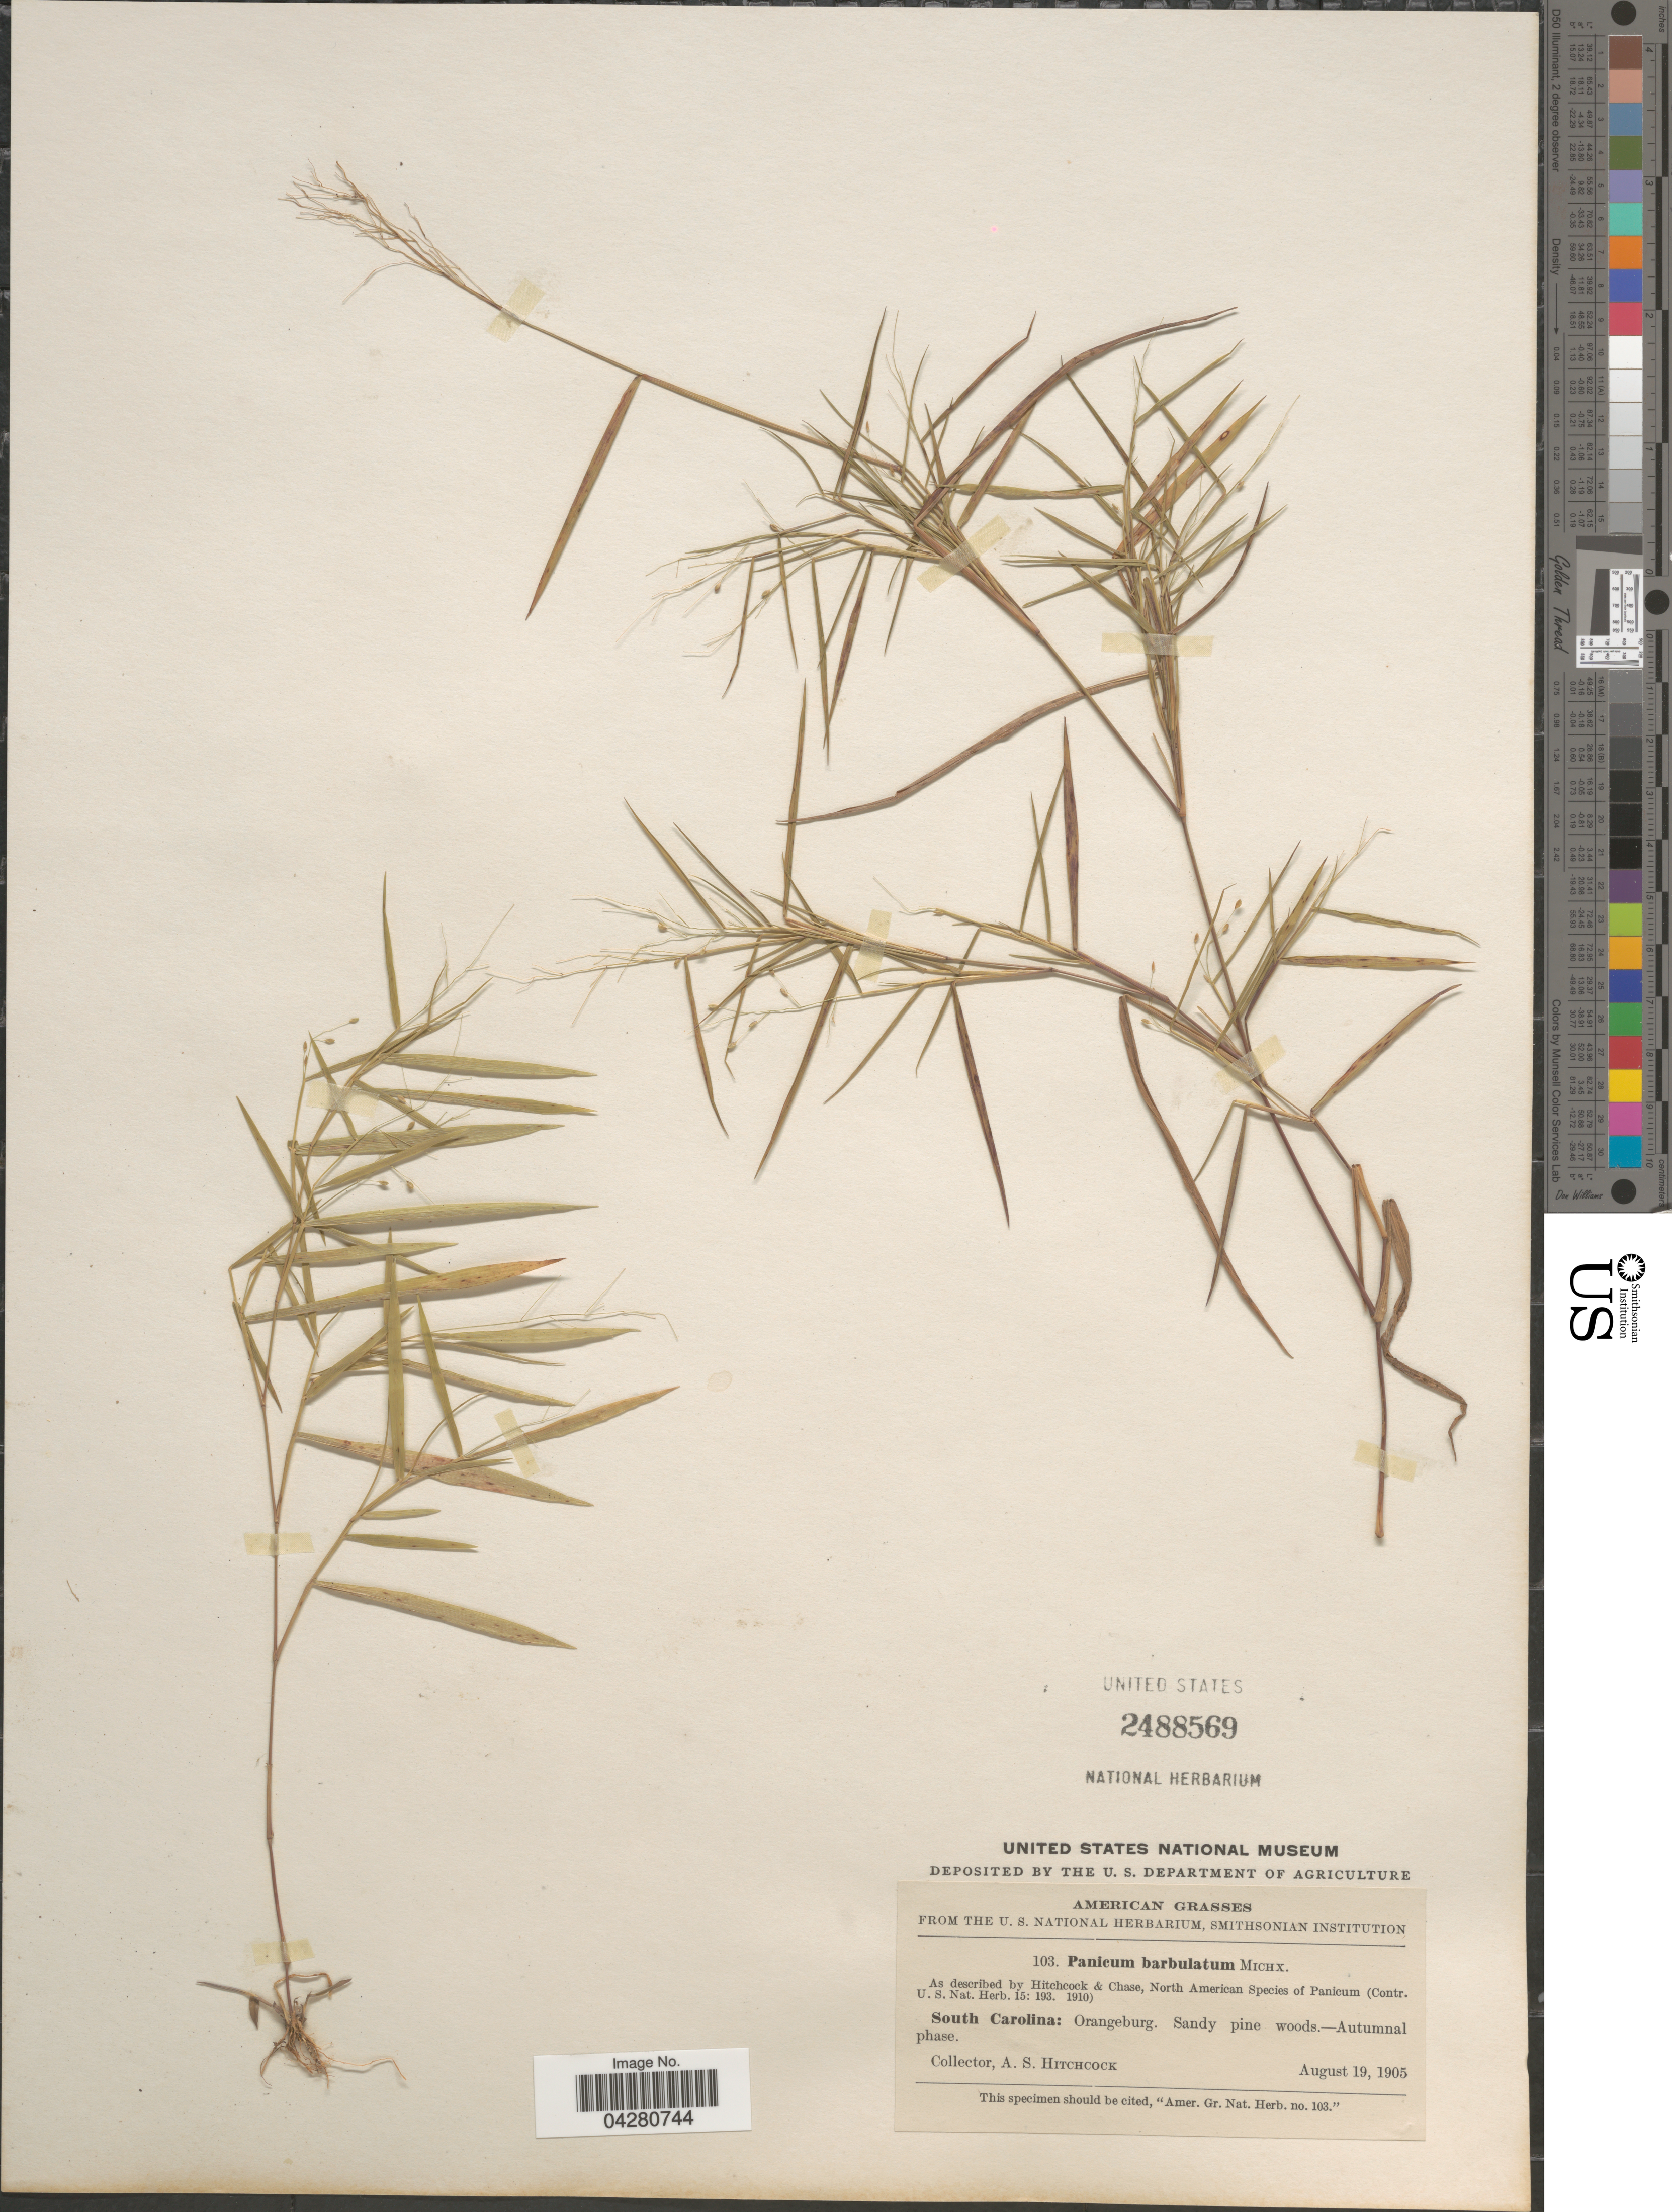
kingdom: Plantae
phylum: Tracheophyta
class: Liliopsida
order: Poales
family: Poaceae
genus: Dichanthelium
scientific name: Dichanthelium dichotomum var. dichotomum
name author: (L.) Gould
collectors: A. S. Hitchcock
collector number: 103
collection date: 1905-08-19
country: United States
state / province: South Carolina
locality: Orangeburg.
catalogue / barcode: US 2488569